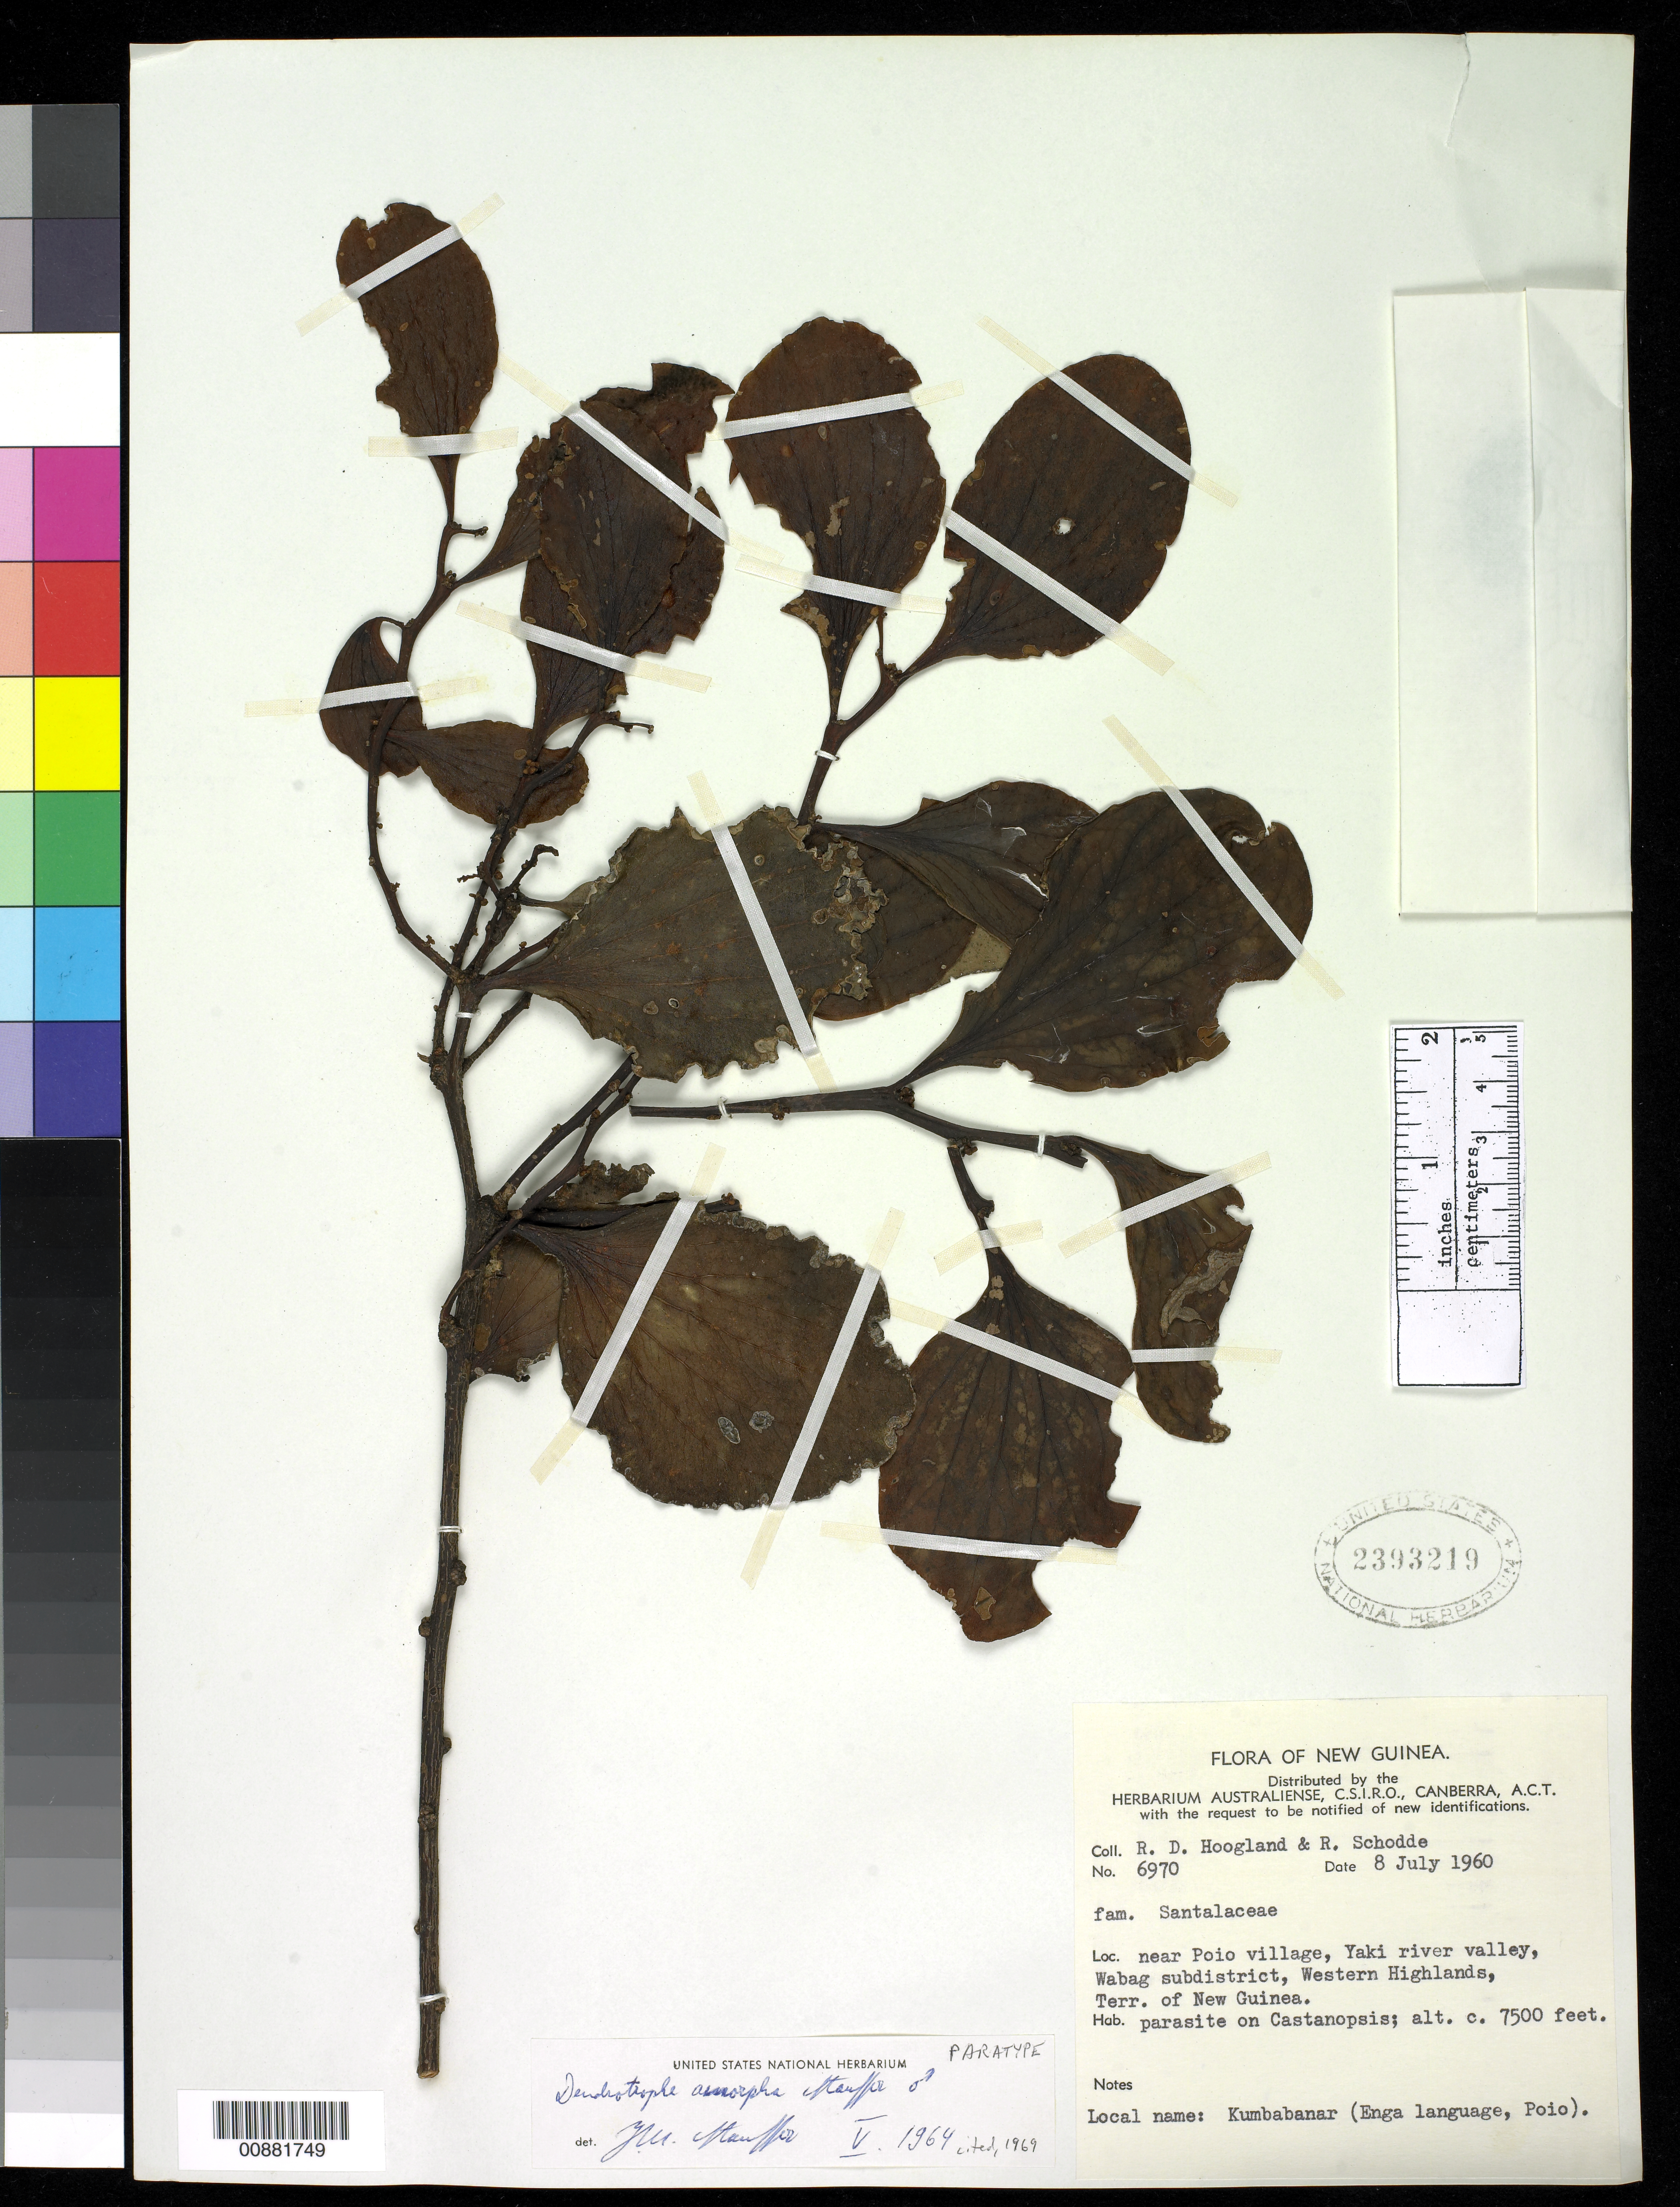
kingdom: Plantae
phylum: Tracheophyta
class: Magnoliopsida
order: Santalales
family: Amphorogynaceae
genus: Dendrotrophe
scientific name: Dendrotrophe amorpha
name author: Stauffer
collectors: R. D. Hoogland & R. Schodde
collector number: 6970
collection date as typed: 08 Jul 1960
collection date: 1960-07-08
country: Papua New Guinea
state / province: Enga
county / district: Wabag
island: New Guinea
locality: near Poio village, Yaki River valley, Wabag subdistrict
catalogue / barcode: US 2393219